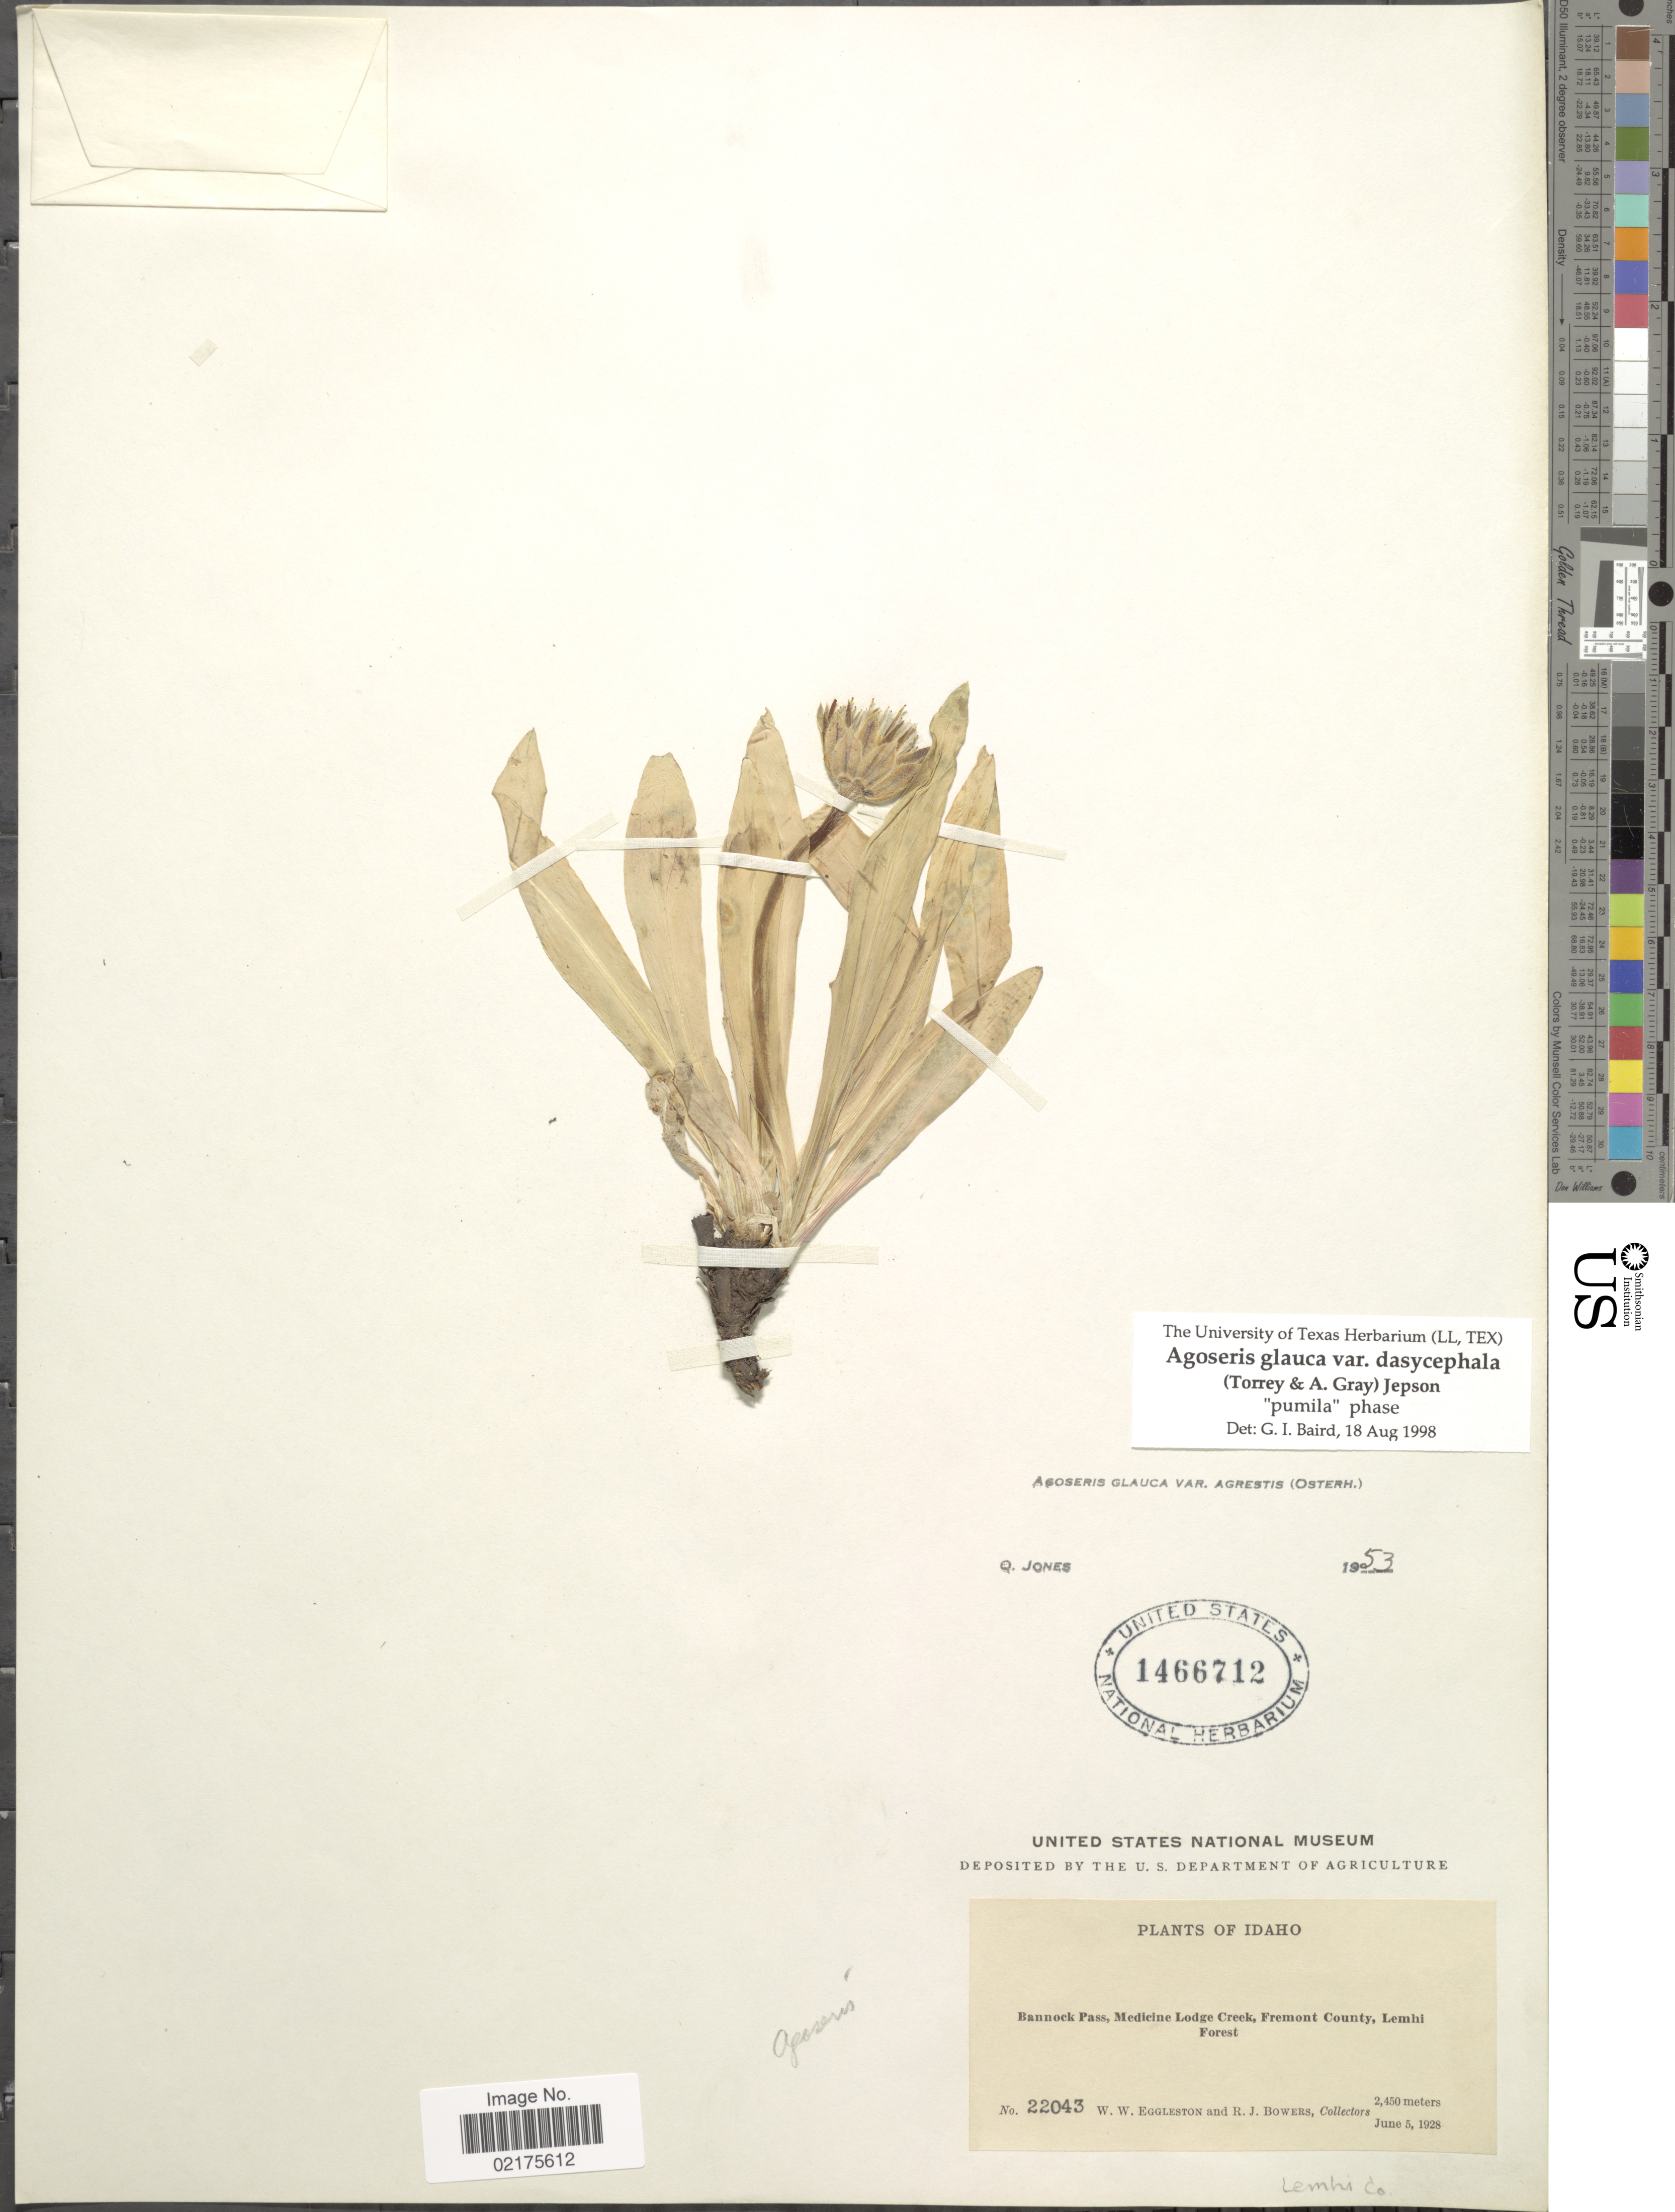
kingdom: Plantae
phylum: Tracheophyta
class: Magnoliopsida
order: Asterales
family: Asteraceae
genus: Agoseris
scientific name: Agoseris glauca var. dasycephala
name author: (Torr. & A. Gray) Jeps.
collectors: W. W. Eggleston & R. Bowers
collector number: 22043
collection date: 1928-06-05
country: United States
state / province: Idaho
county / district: Fremont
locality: Bannock Pass, Medicine Loge Creek, Fremont County, Lemhi Forest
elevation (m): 2450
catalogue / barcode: US 1466712